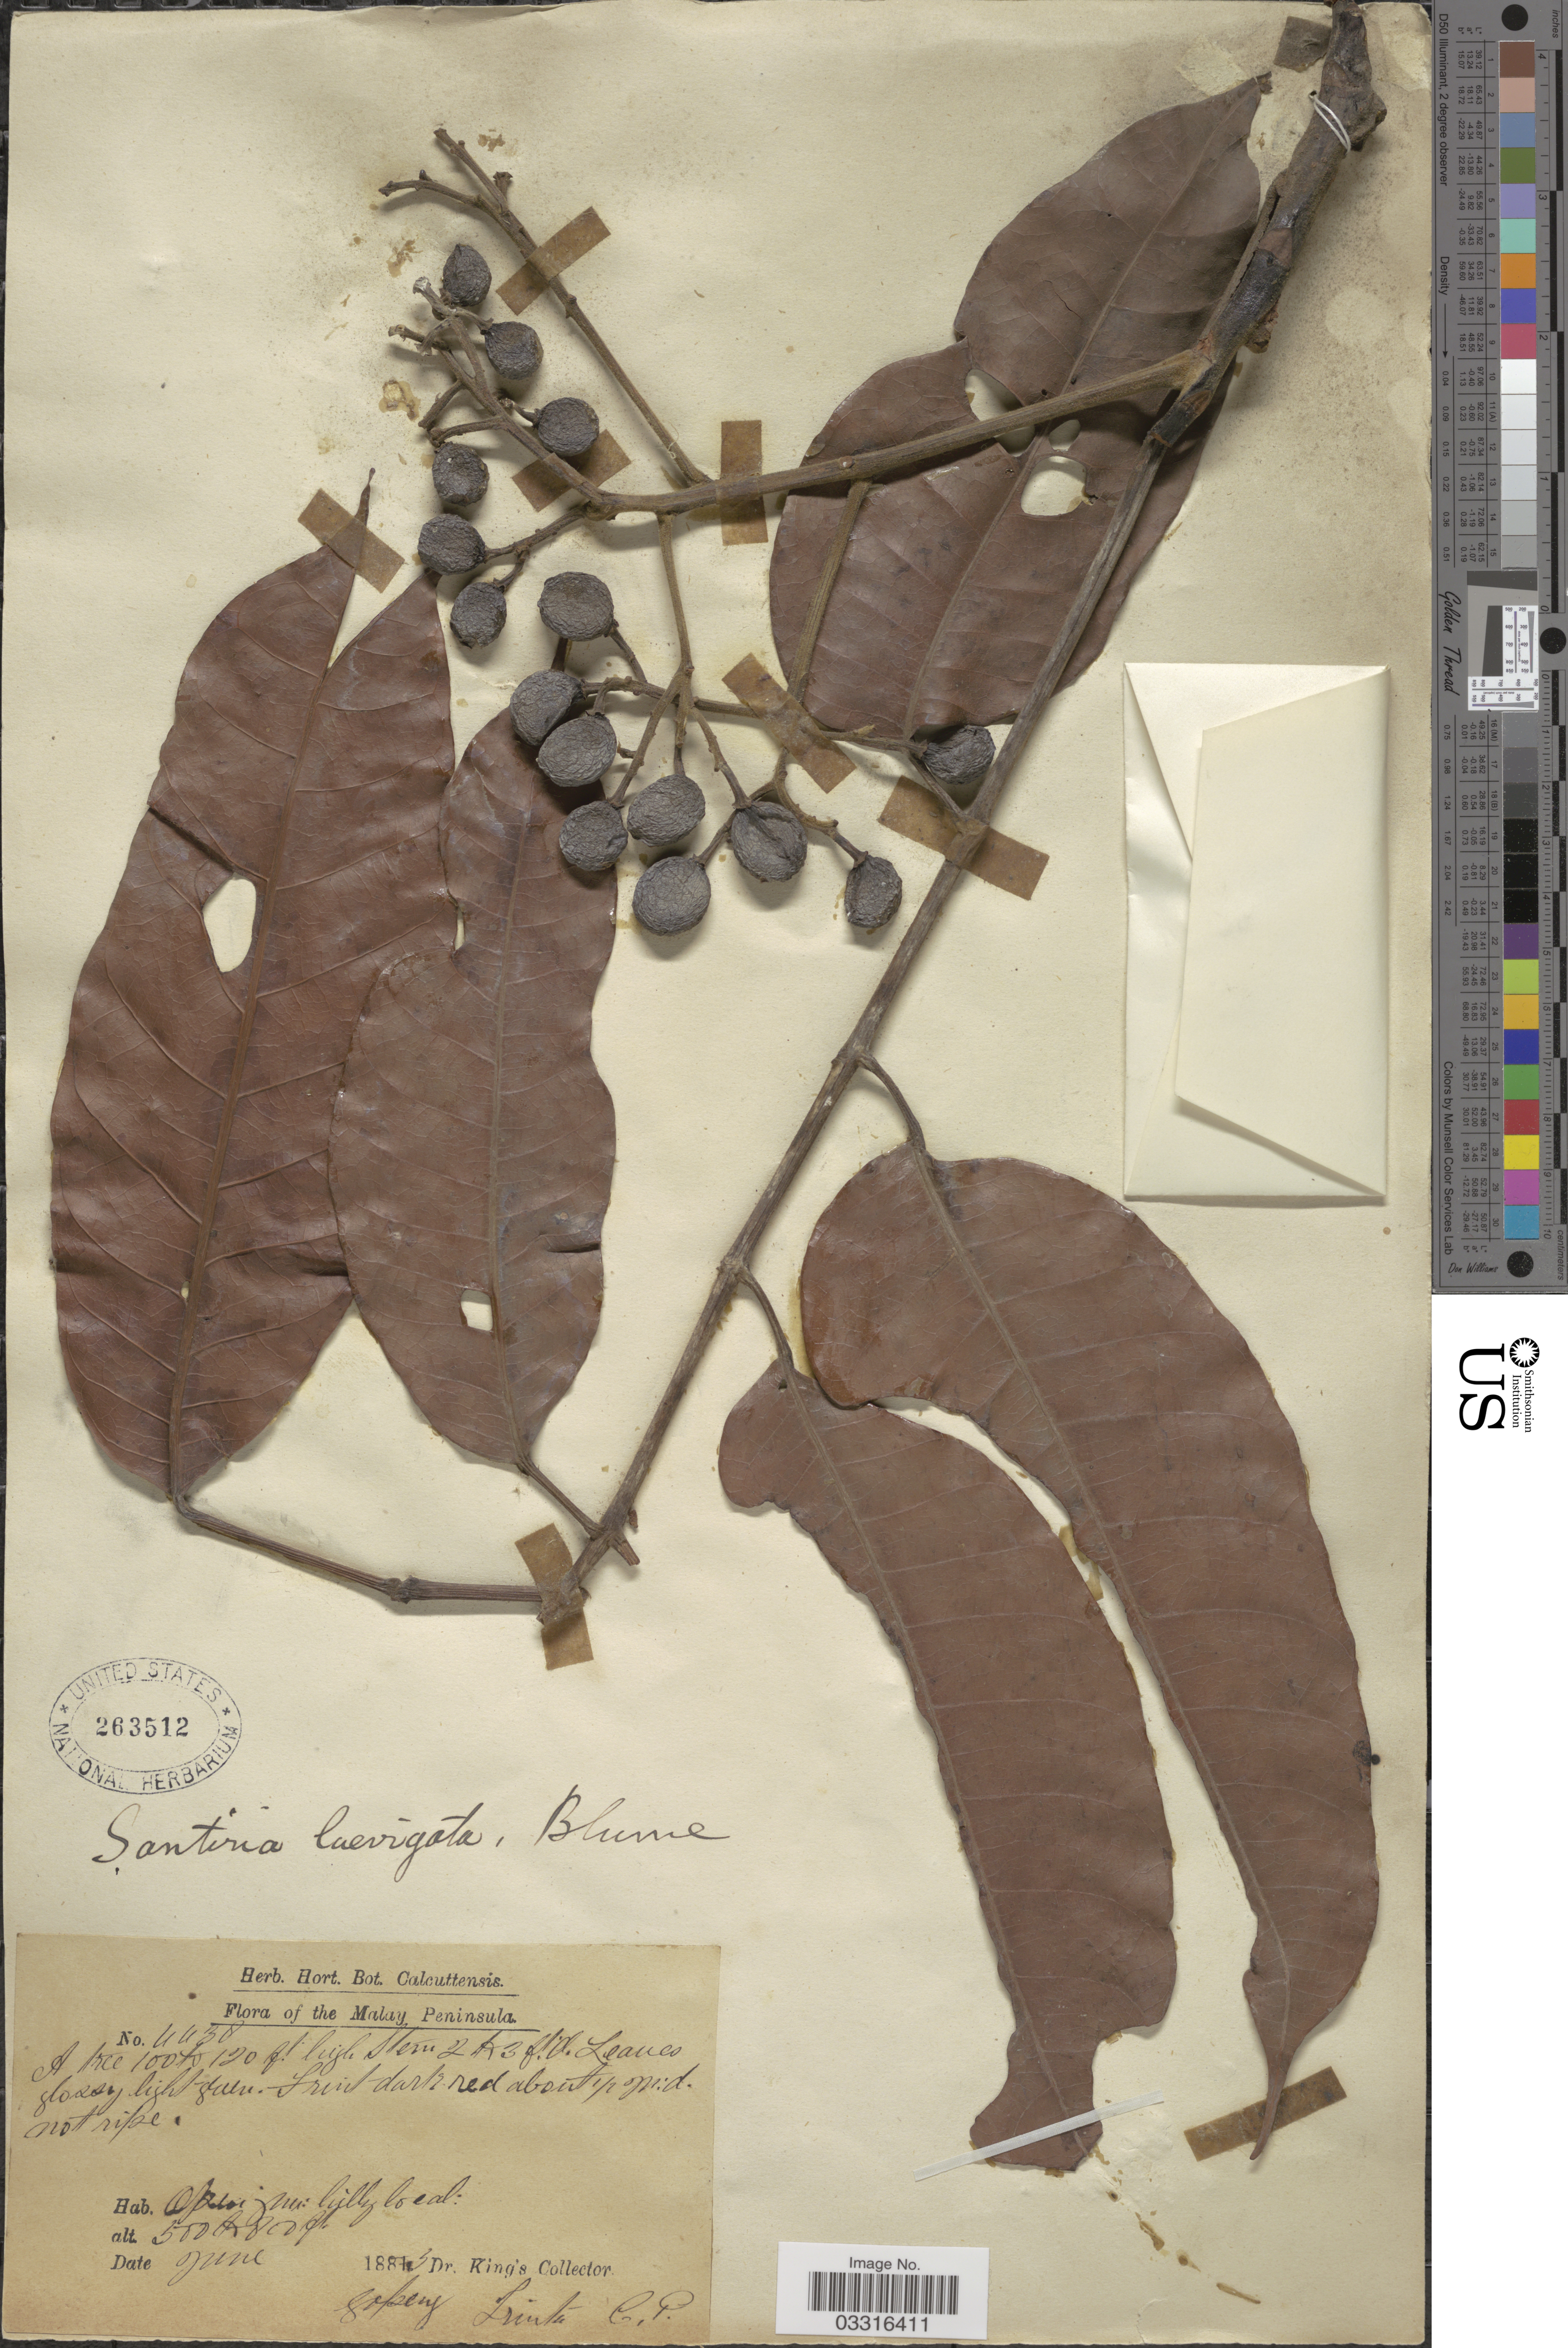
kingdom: Plantae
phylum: Tracheophyta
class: Magnoliopsida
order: Sapindales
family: Burseraceae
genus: Santiria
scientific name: Santiria laevigata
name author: Blume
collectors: Dr. King's collector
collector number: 4438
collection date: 1883-06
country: Malaysia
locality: Malay Peninsula.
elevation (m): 152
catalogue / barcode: US 263512